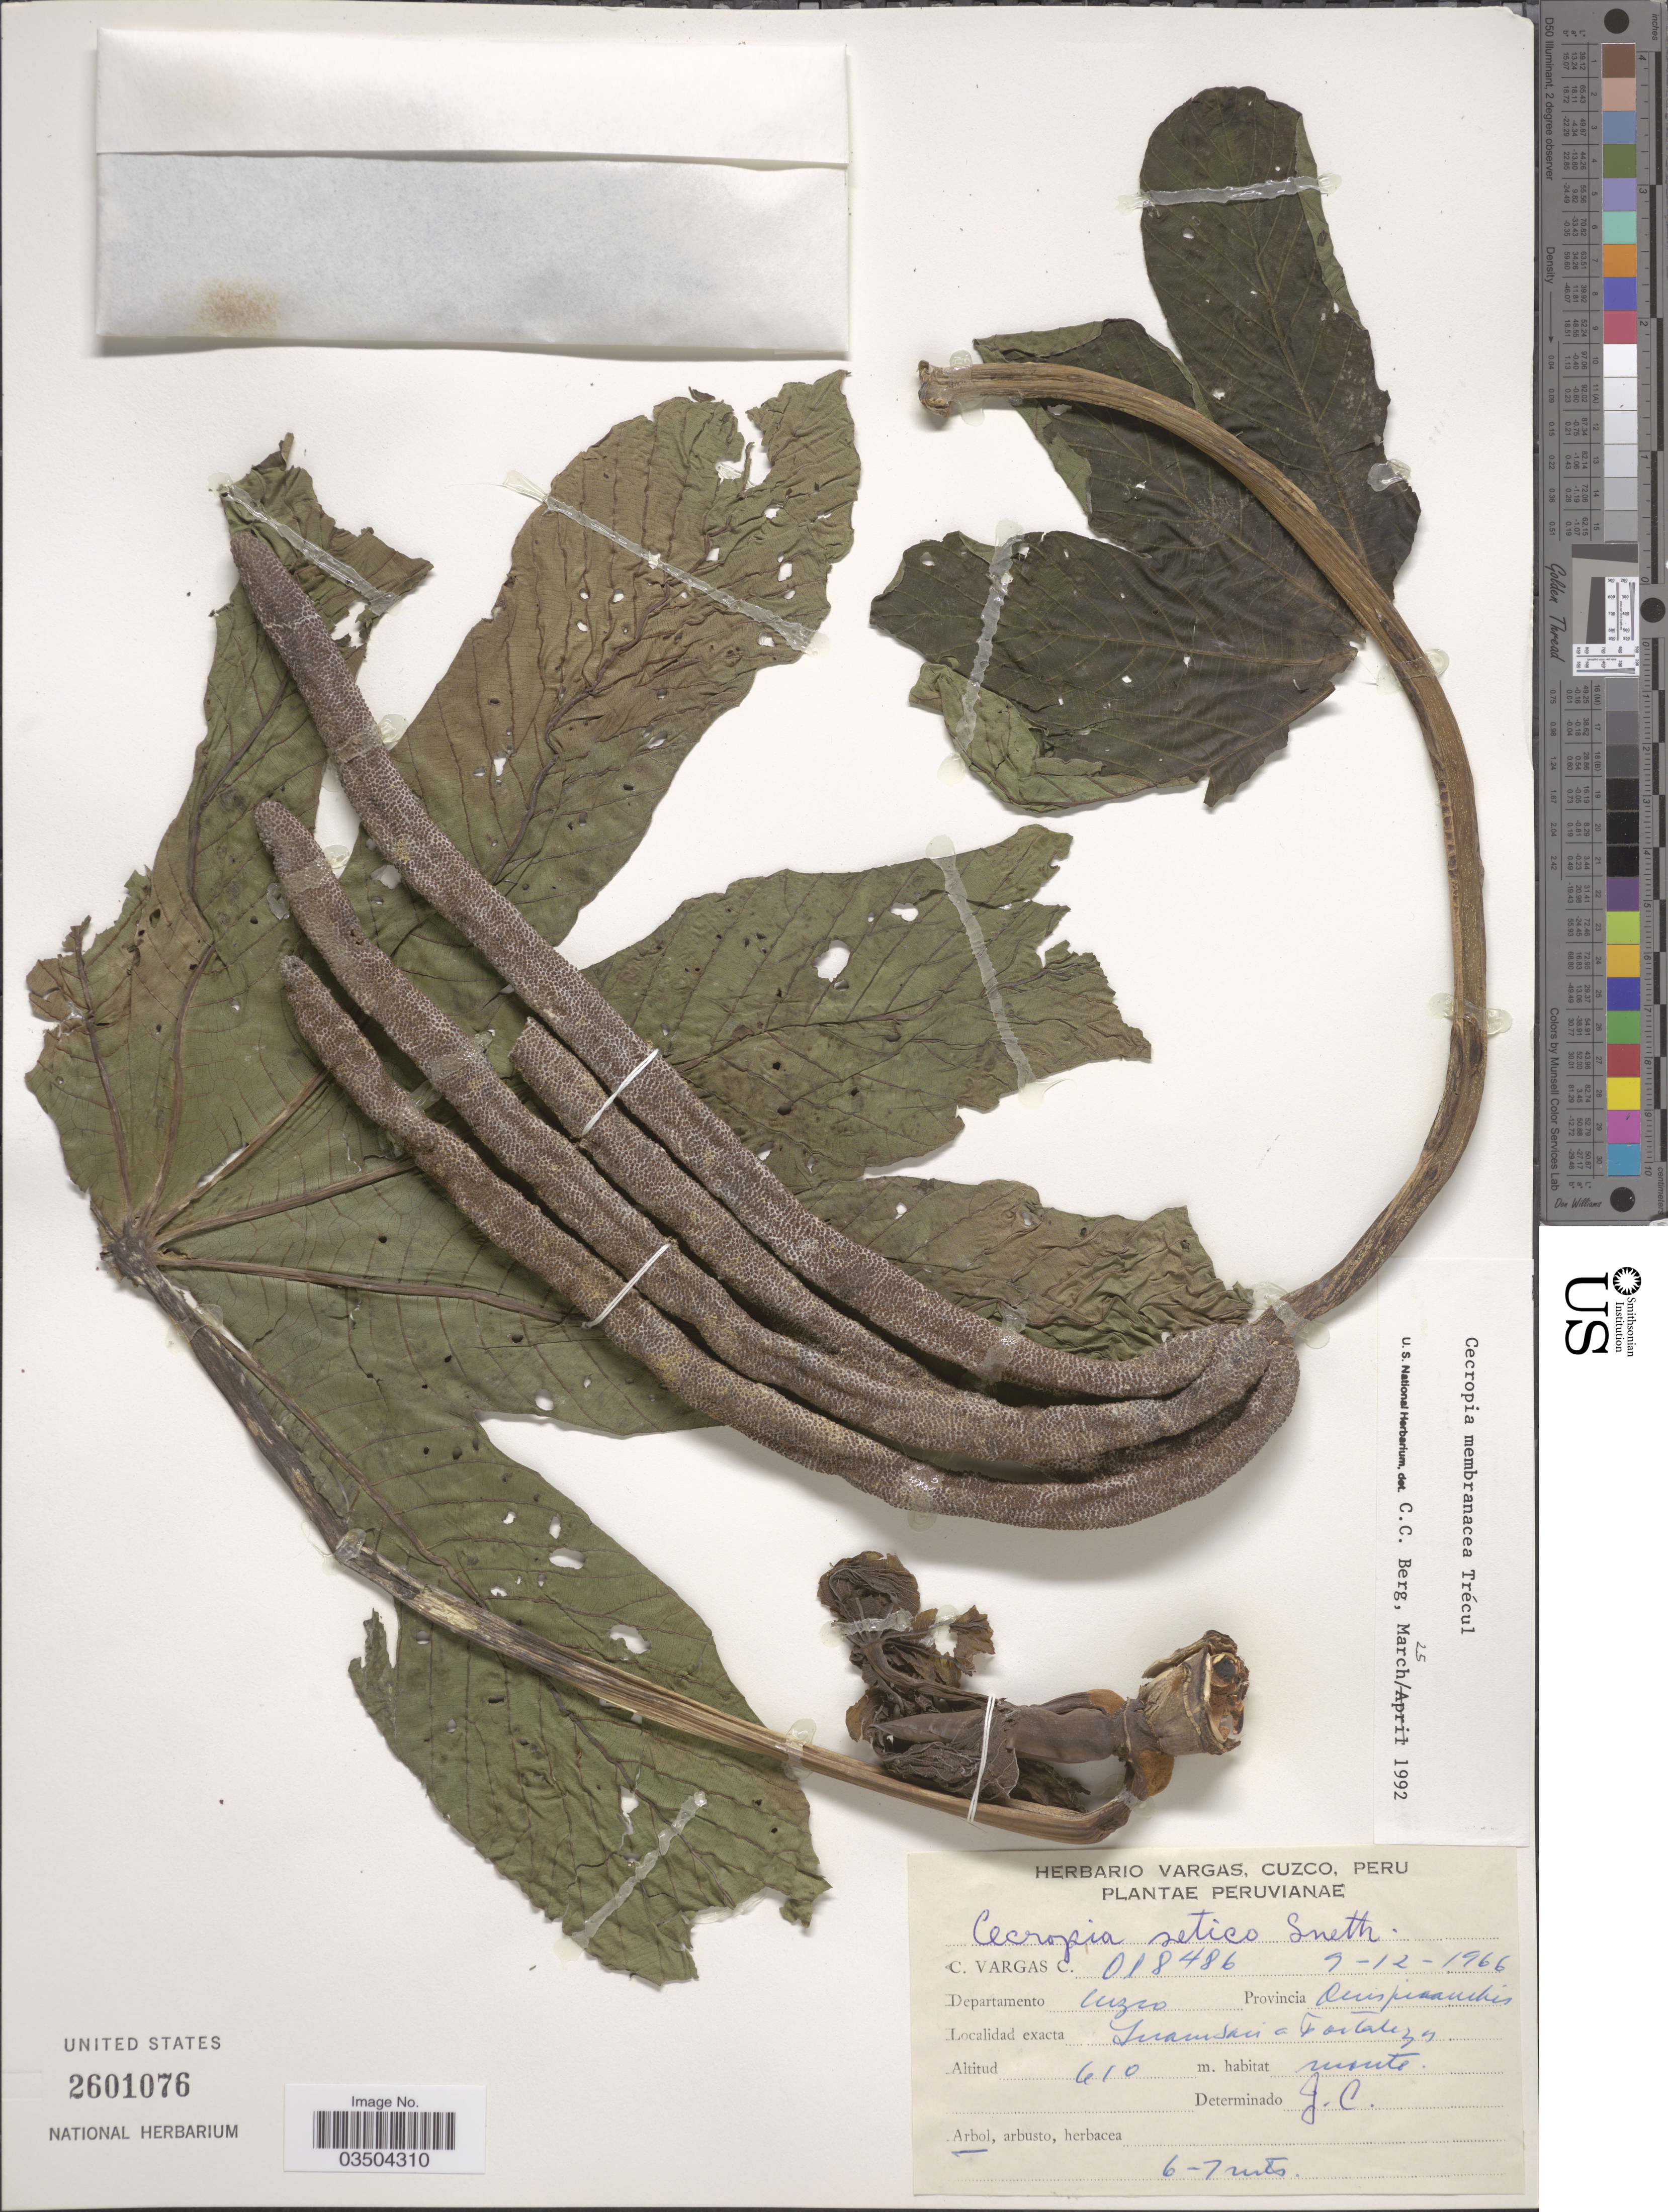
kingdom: Plantae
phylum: Tracheophyta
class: Magnoliopsida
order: Rosales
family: Urticaceae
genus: Cecropia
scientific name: Cecropia membranacea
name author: Trécul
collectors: C. Vargas Calderón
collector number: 018486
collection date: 1966-12-09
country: Peru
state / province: Cusco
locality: Departamento Cuzco. Provincia Quispicanchis. Juamsan a Fortaleza.*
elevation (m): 610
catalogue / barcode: US 2601076